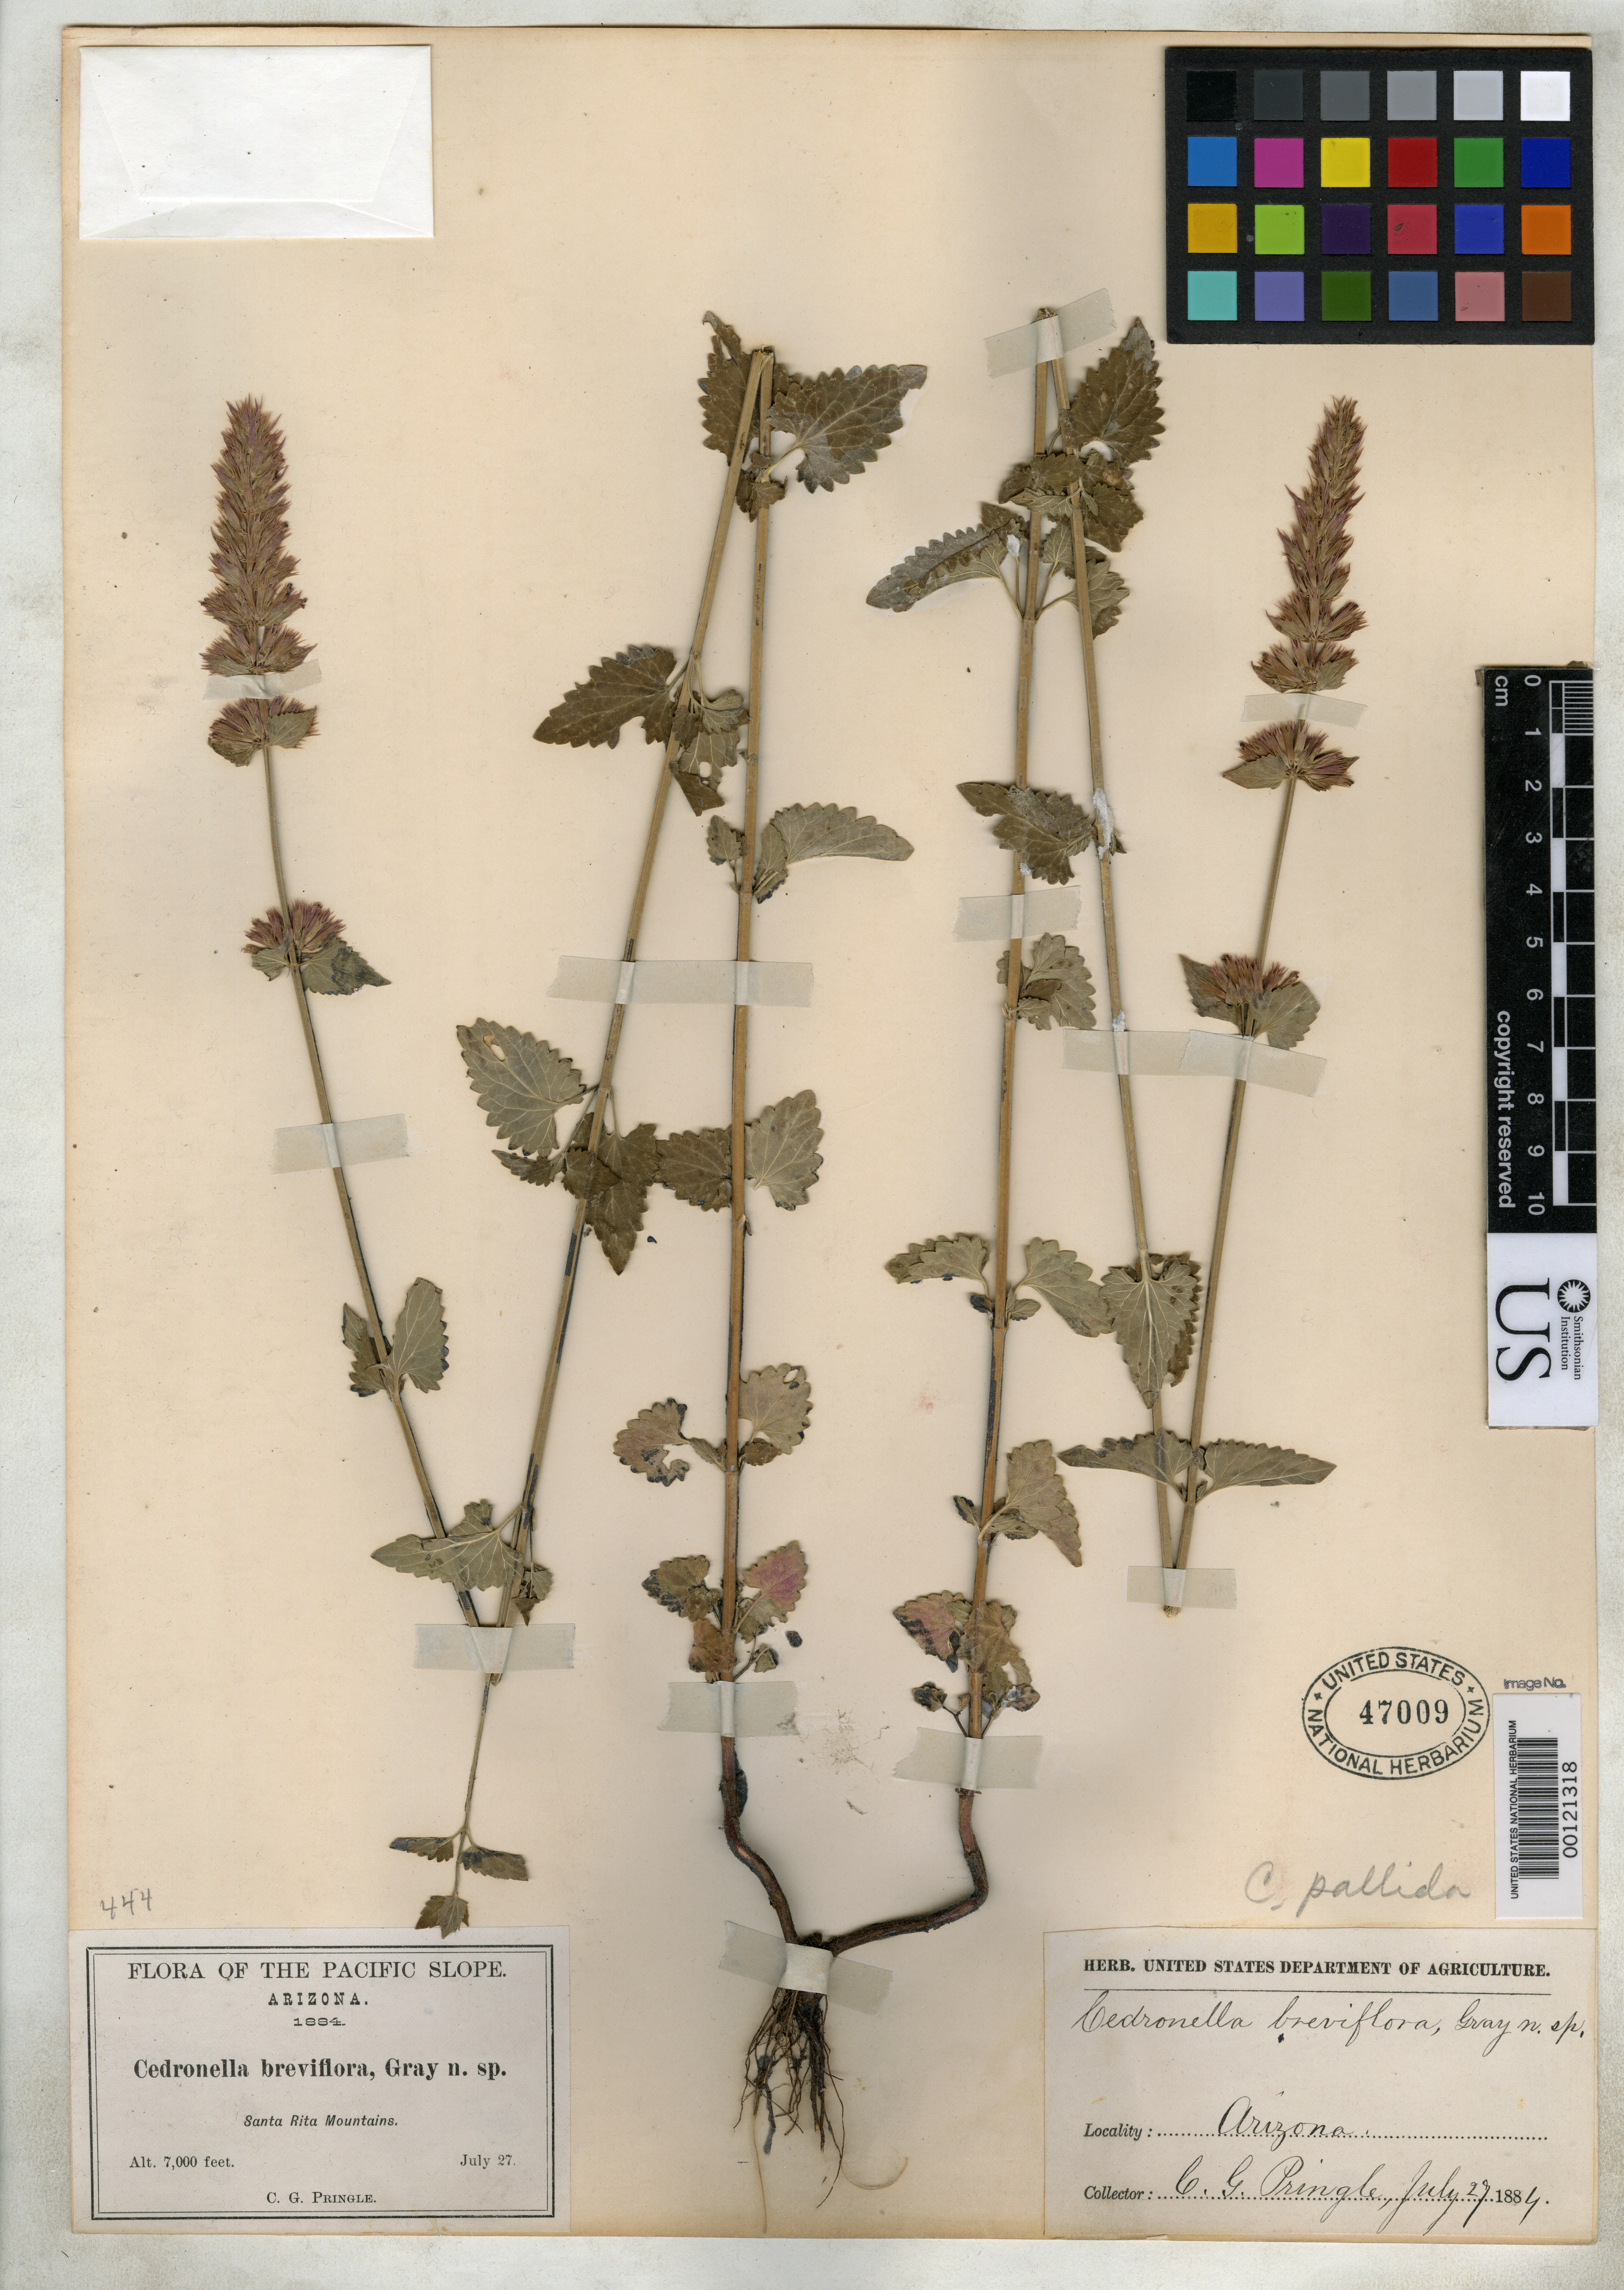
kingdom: Plantae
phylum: Tracheophyta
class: Magnoliopsida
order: Lamiales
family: Lamiaceae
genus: Cedronella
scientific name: Cedronella breviflora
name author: A. Gray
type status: Isotype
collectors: C. G. Pringle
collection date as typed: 27 Jul 1884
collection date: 1884-07-27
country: United States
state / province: Arizona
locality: Santa Rita Mountains.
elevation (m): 2134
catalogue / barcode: US 47009